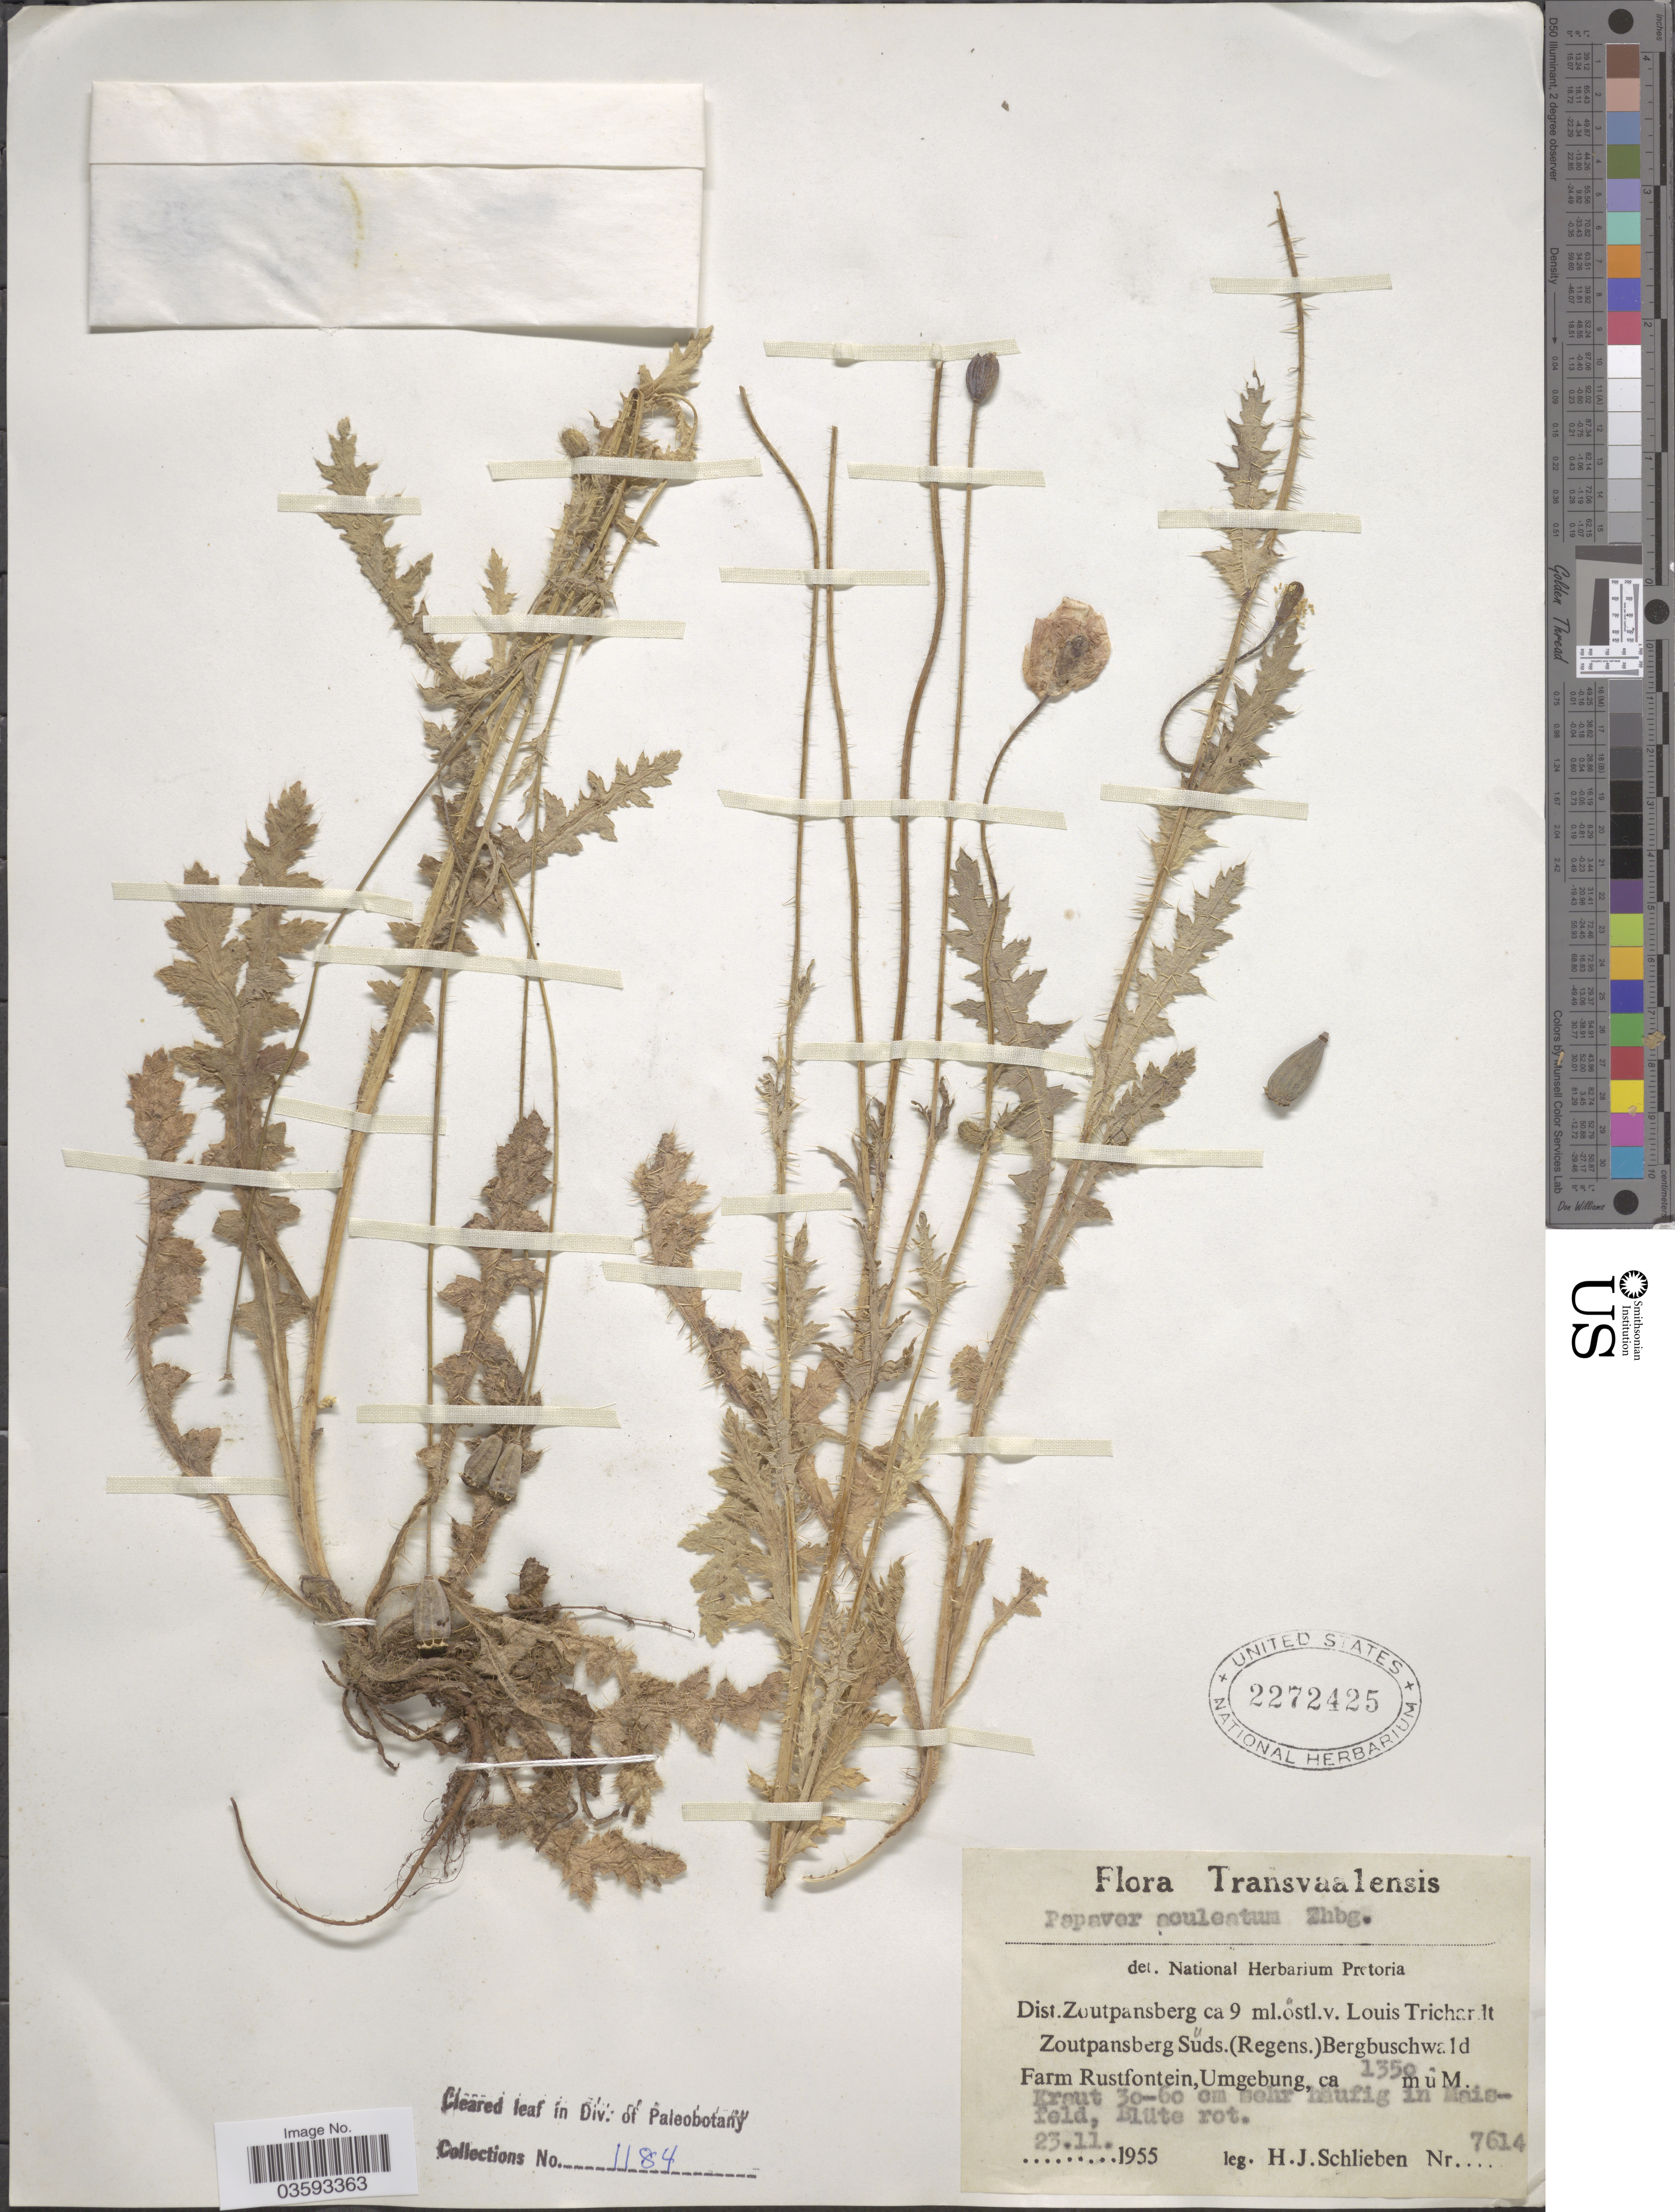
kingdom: Plantae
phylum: Tracheophyta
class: Magnoliopsida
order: Ranunculales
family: Papaveraceae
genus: Papaver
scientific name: Papaver aculeatum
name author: Thunb.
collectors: H. J. Schlieben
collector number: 7614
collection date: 1955-11-23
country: South Africa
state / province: Limpopo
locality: Transvaalensis. Dist.Zoutpansberg ca 9 ml. östl.v. Louis Trichardt Zoutpansberg Süds.(Regens.)Bergbuschwald Farm Rustfontein,Umgebung.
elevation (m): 1350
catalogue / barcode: US 2272425